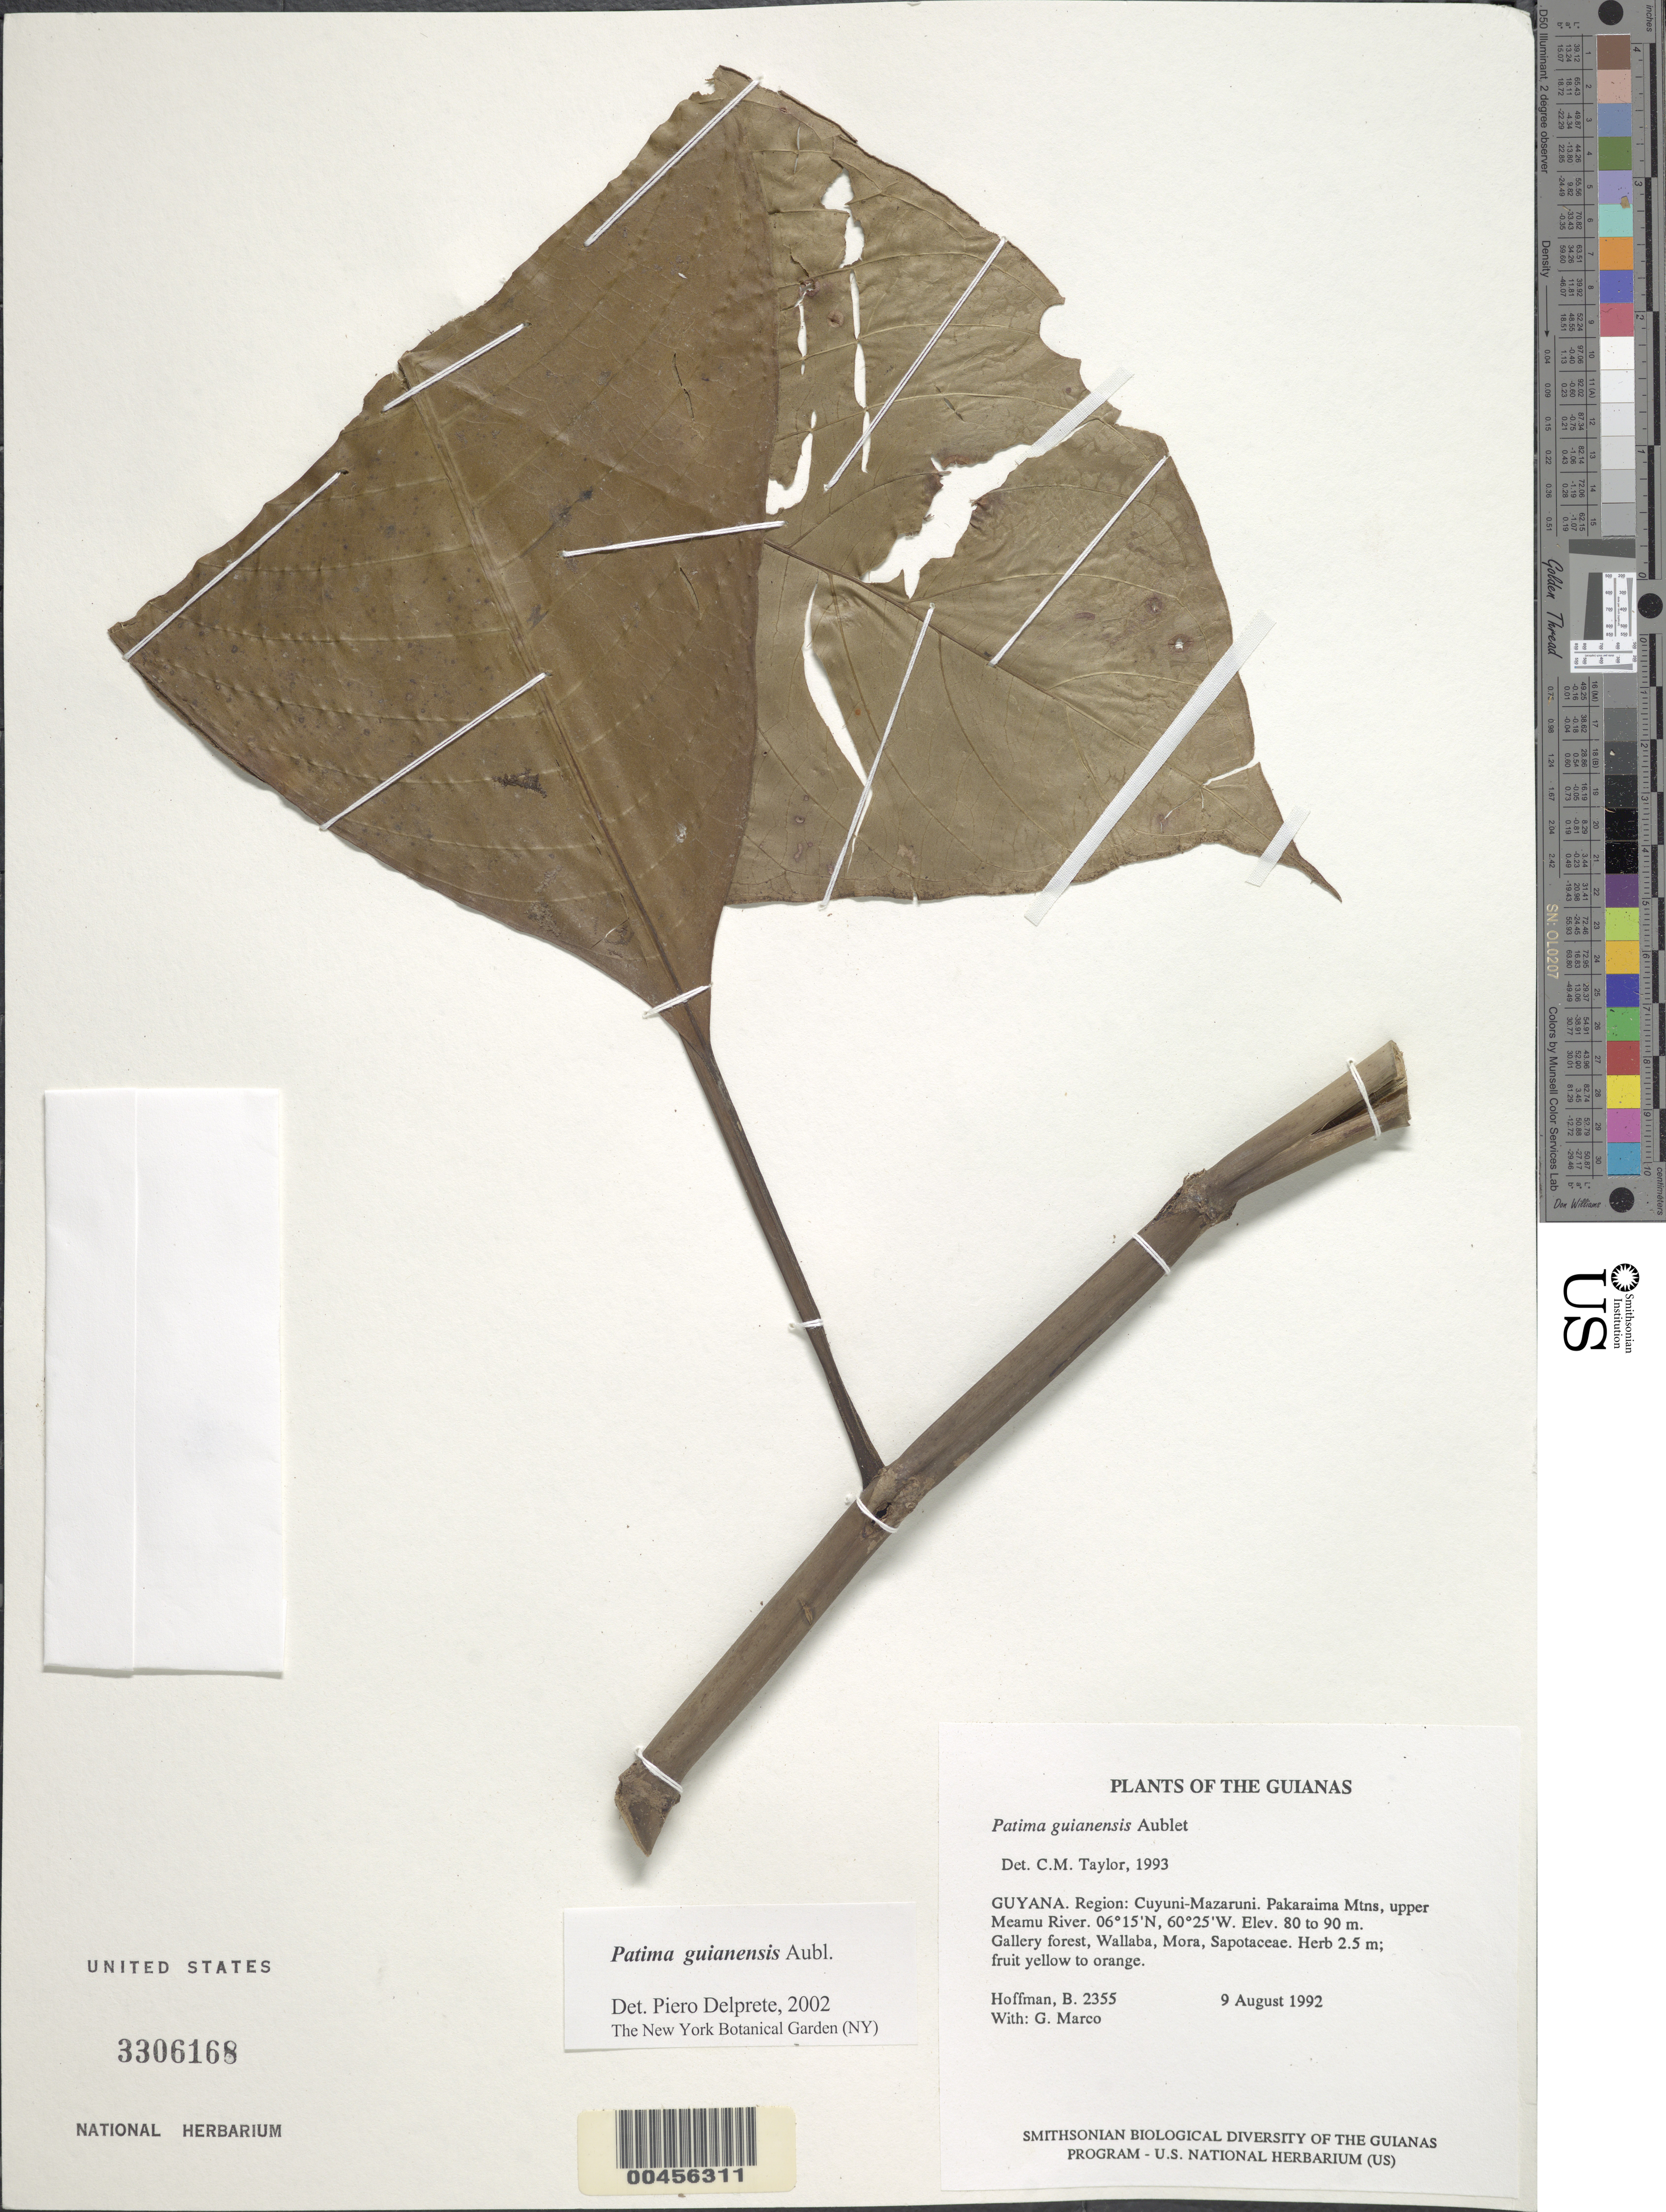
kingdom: Plantae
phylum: Tracheophyta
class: Magnoliopsida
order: Gentianales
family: Rubiaceae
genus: Patima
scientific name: Patima guianensis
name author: Aubl.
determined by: Taylor, Charlotte M.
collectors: B. Hoffman & G. Marco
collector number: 2355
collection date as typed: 9 August 1992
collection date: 1992-08-09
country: Guyana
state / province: Cuyuni-Mazaruni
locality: Pakaraima Mountains, upper Meamu River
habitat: Gallery forest, Wallaba, Mora, Sapotaceae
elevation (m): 80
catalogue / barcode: US 3306168